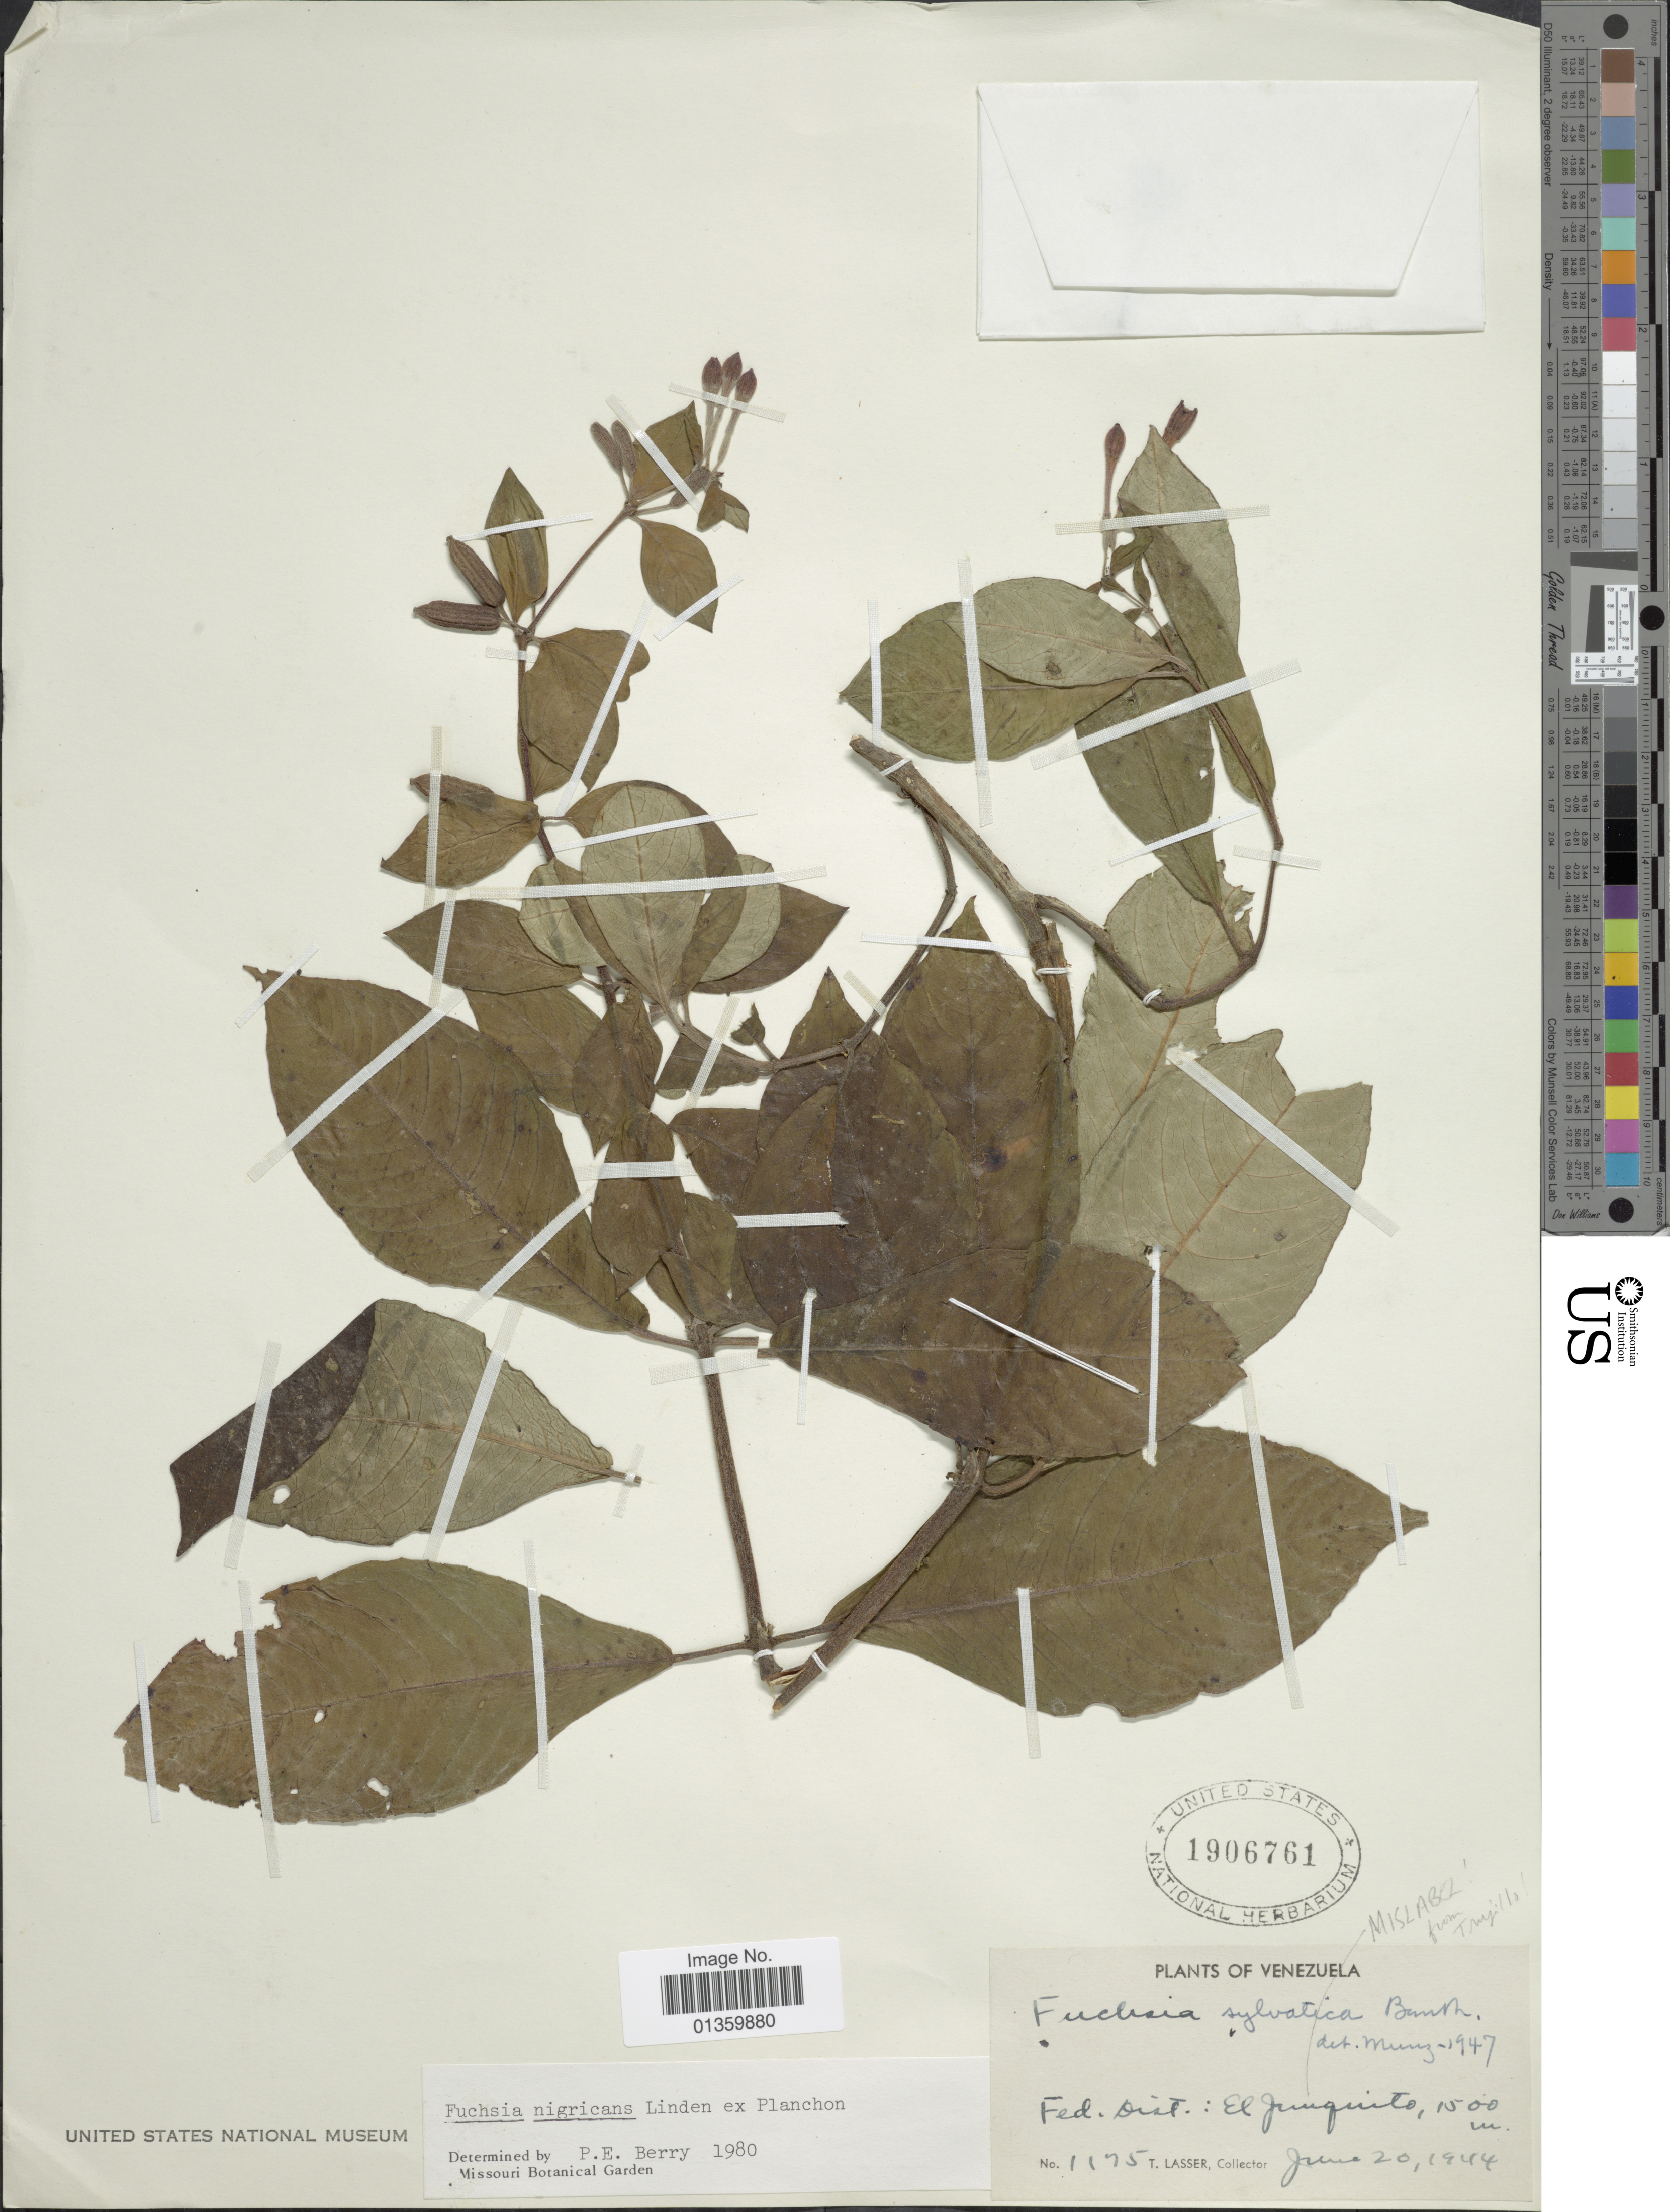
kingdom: Plantae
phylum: Tracheophyta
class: Magnoliopsida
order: Myrtales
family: Onagraceae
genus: Fuchsia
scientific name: Fuchsia nigricans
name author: Linden ex Planch.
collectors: T. Lasser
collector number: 1175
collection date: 1944-06-20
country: Venezuela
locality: Fed. Dist.: El Junquito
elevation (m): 1500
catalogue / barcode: US 1906761